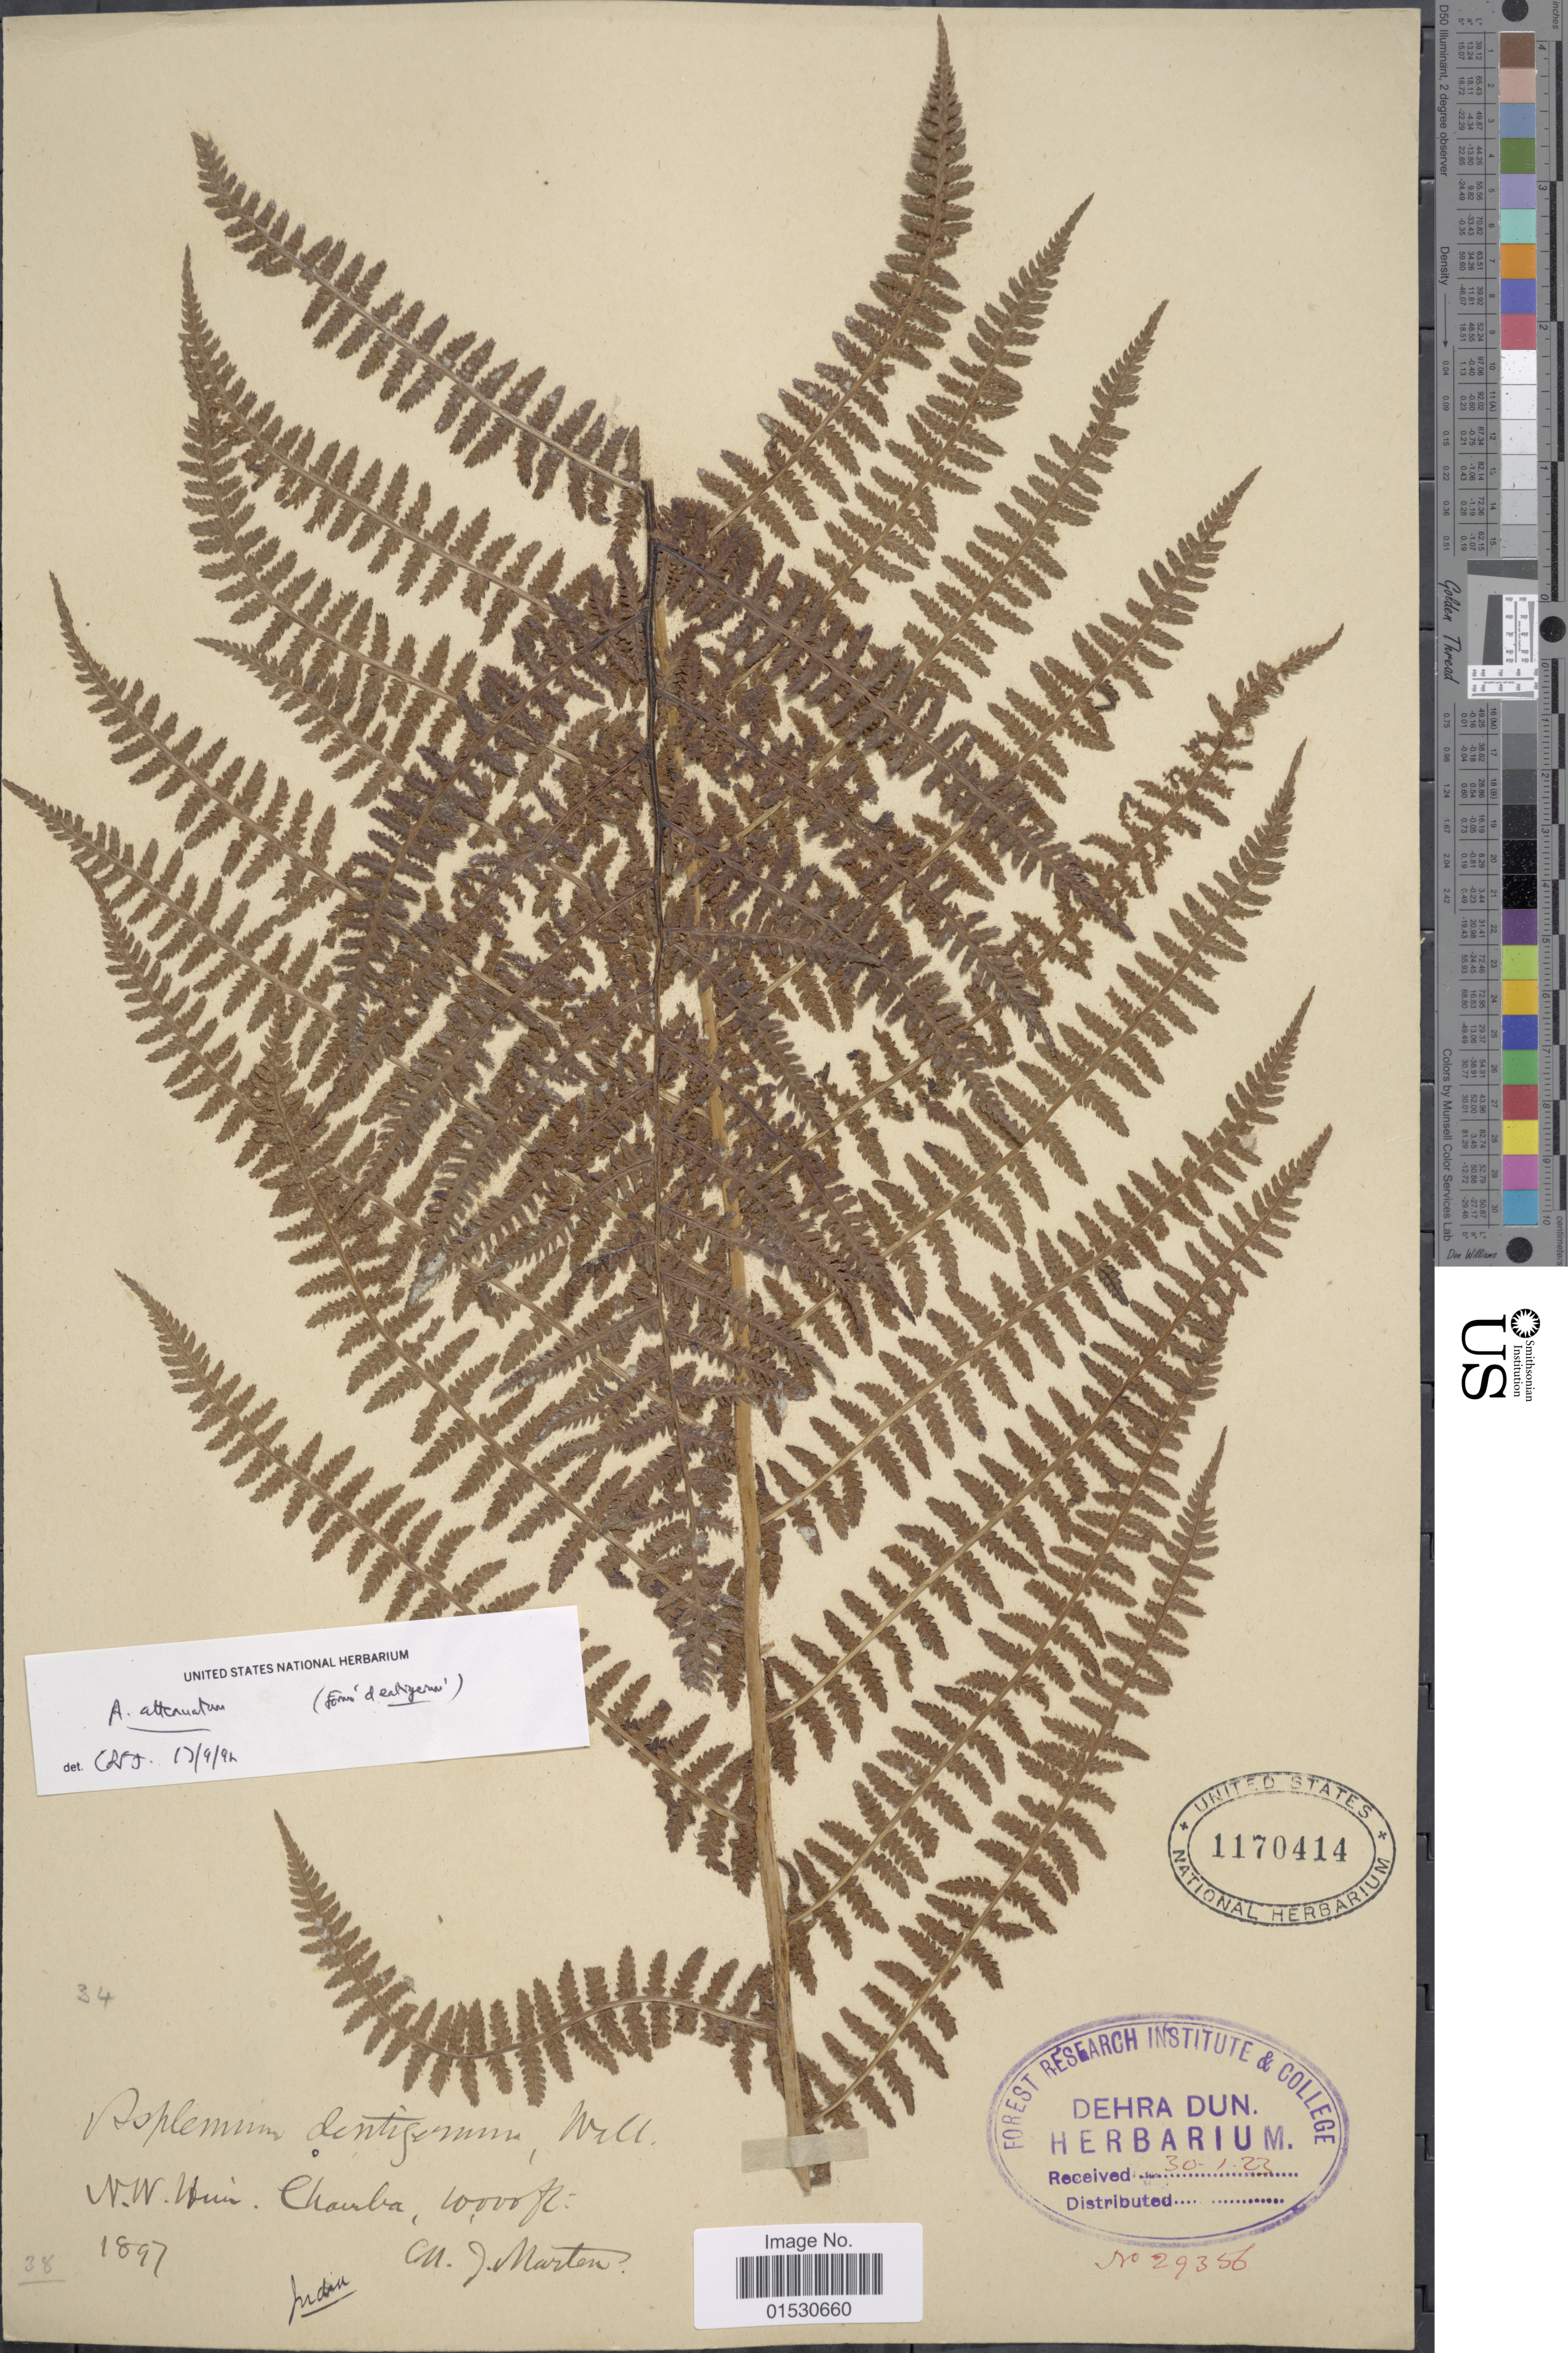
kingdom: Plantae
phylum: Tracheophyta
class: Polypodiopsida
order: Polypodiales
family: Athyriaceae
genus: Athyrium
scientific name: Athyrium filix-femina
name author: (L.) Roth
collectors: J. Marten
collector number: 29356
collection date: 1897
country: India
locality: N. W. Him, Chamba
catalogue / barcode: US 1170414